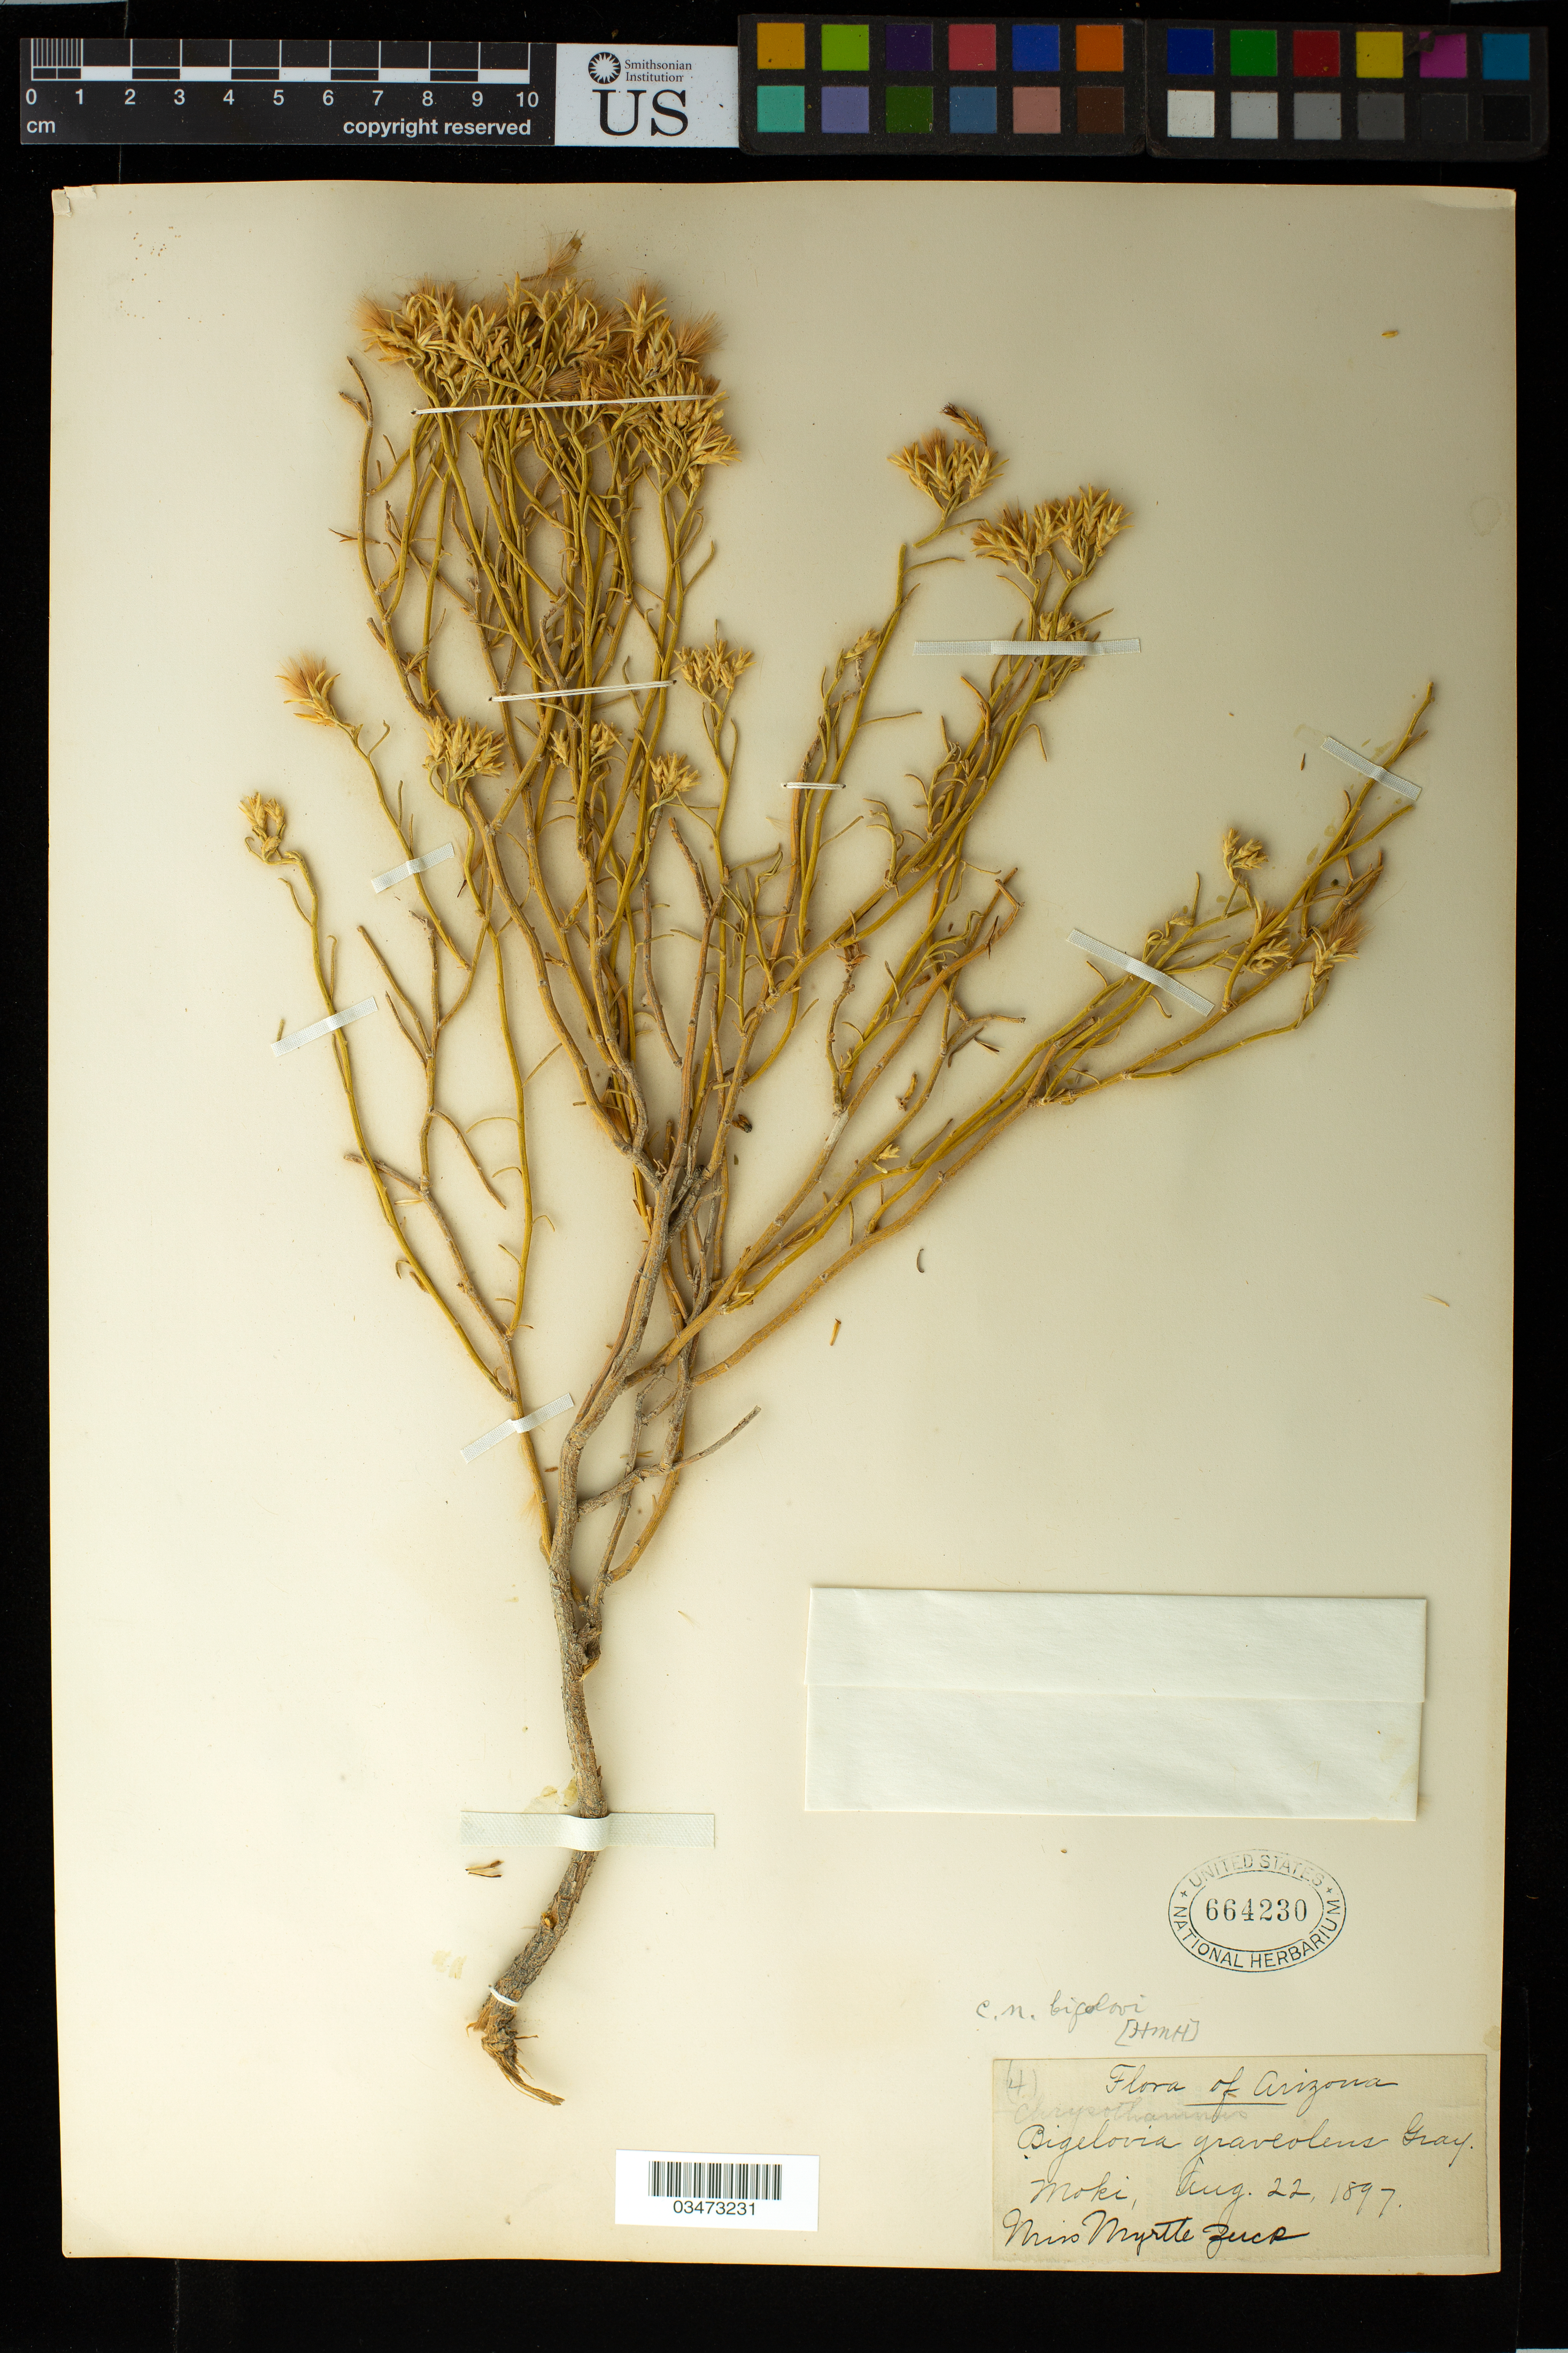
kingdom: Plantae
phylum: Tracheophyta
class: Magnoliopsida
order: Asterales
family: Asteraceae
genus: Chrysothamnus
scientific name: Chrysothamnus nauseosus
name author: (Pall. ex Pursh) Britton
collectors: M. Zuck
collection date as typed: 22 Aug 1897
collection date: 1897-08-22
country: United States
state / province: Arizona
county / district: Navajo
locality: Moki.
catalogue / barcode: US 664230